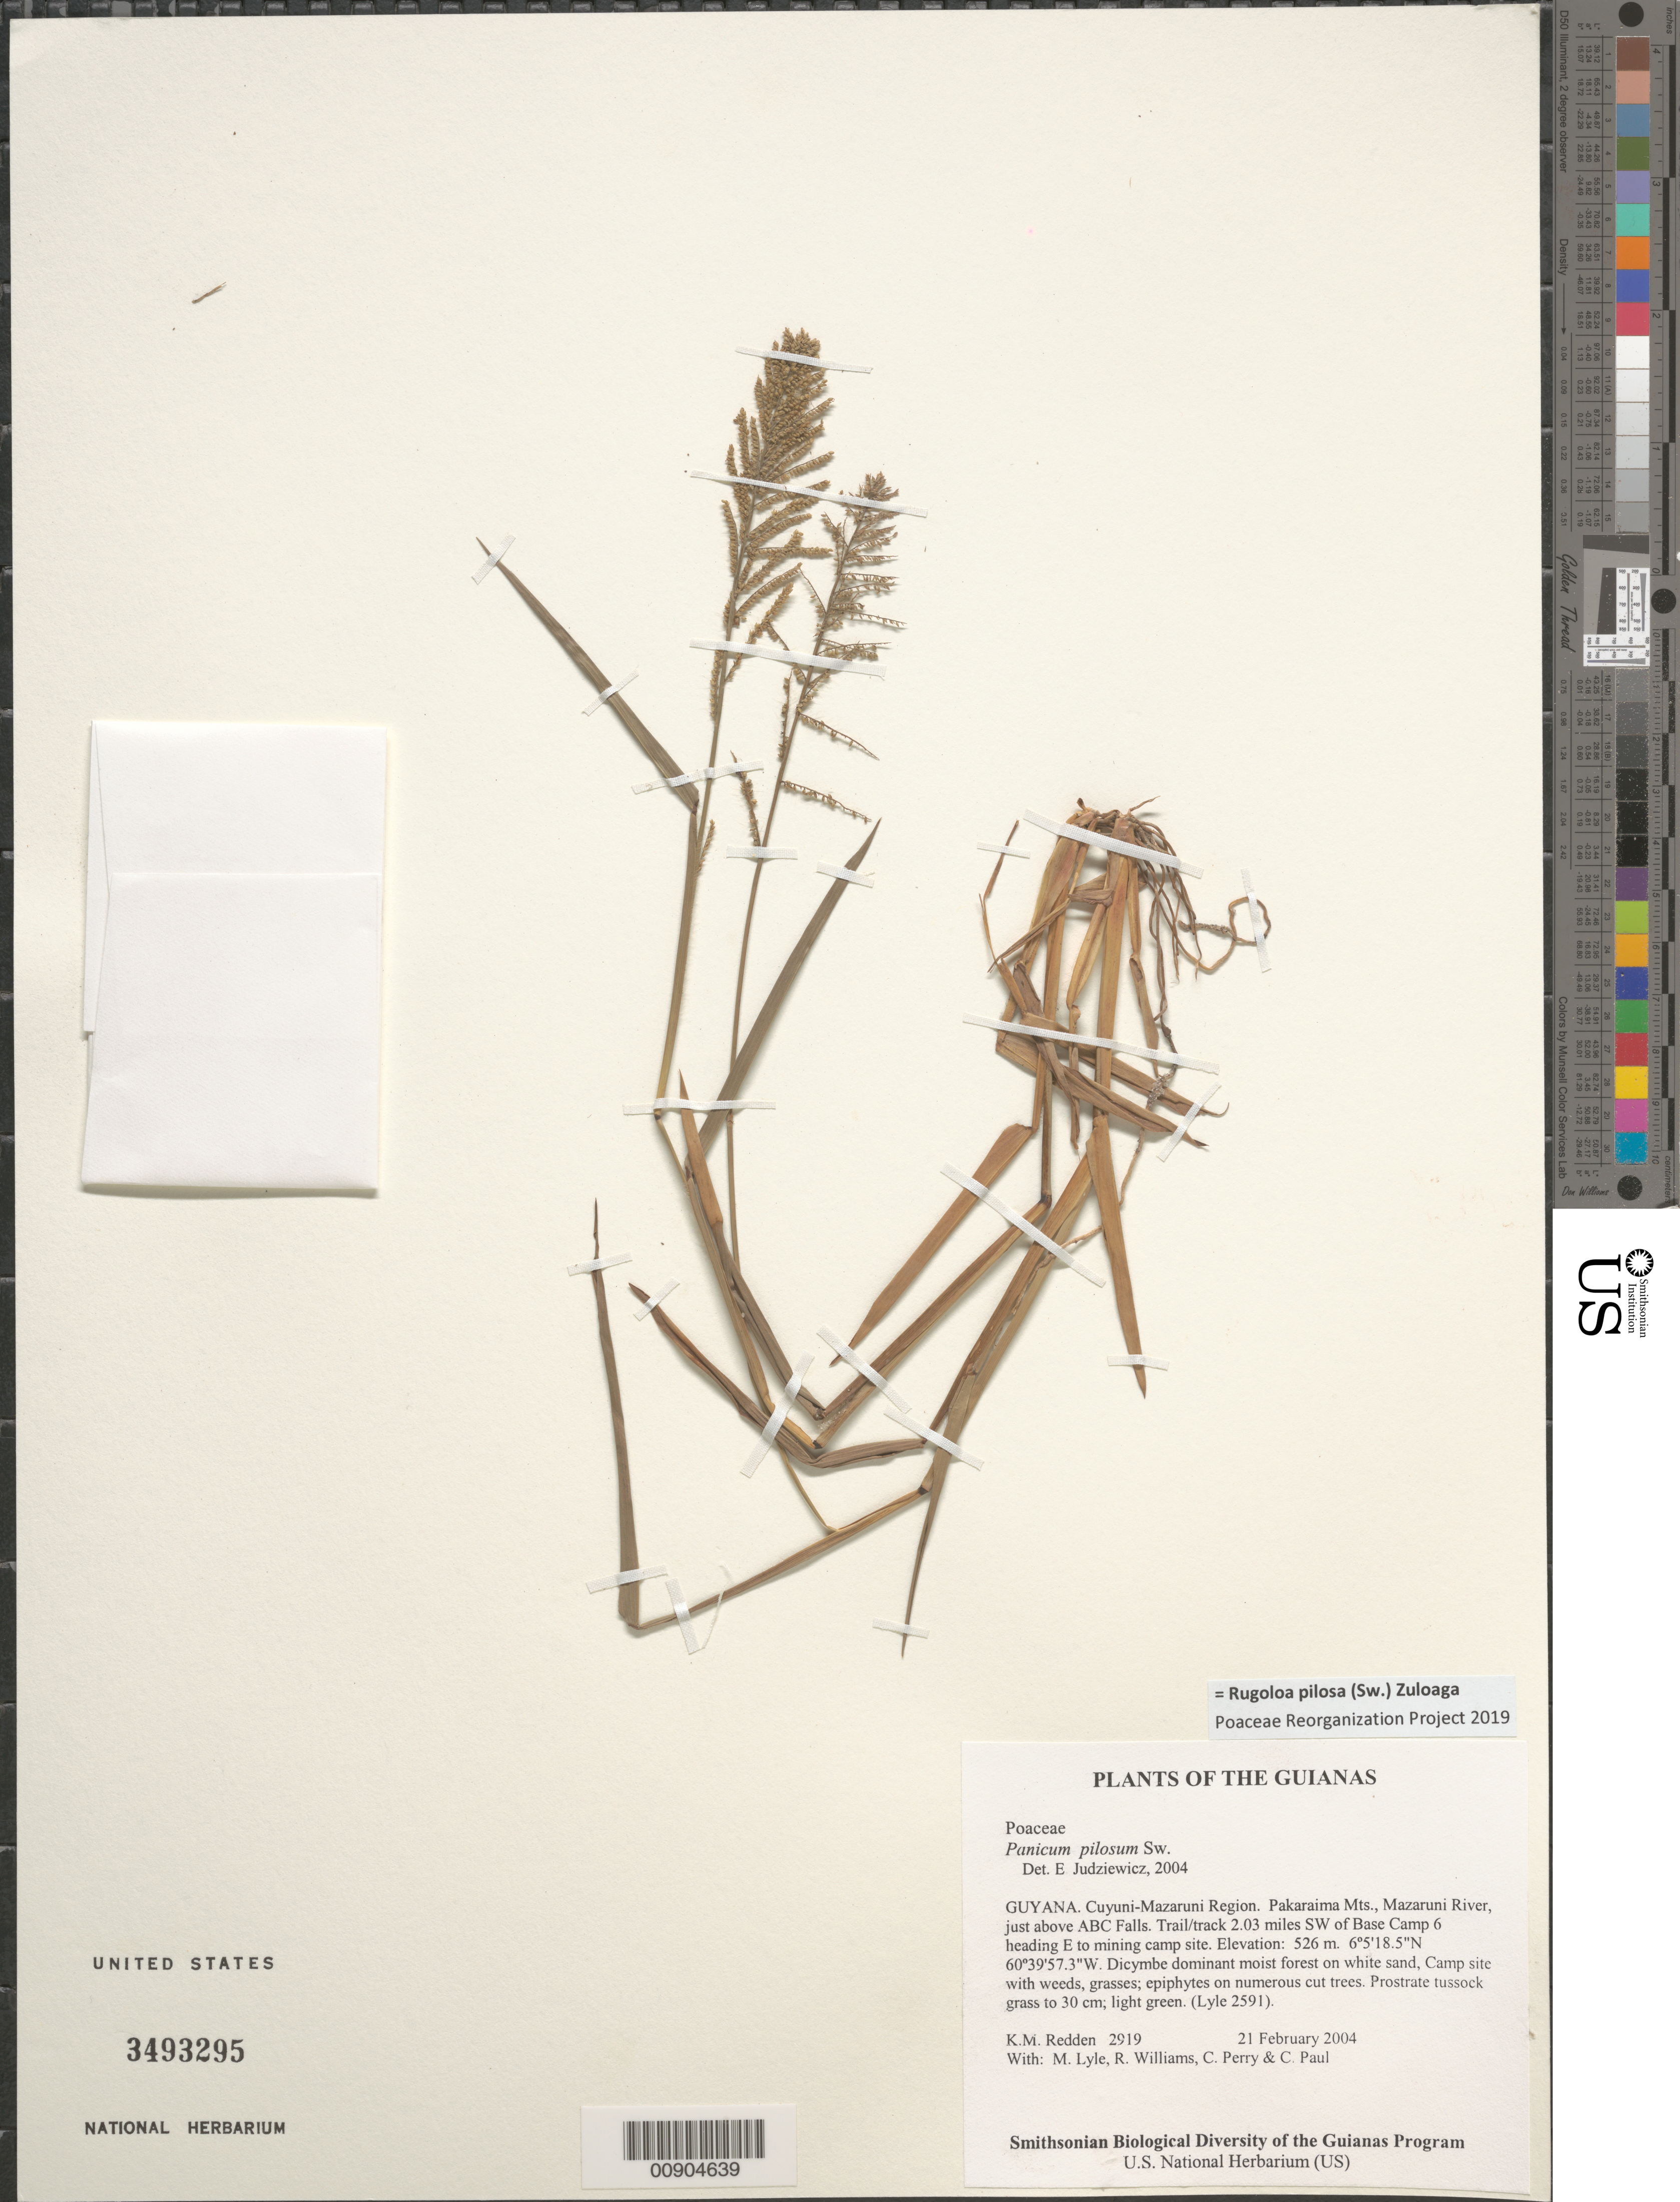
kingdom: Plantae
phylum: Tracheophyta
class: Liliopsida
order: Poales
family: Poaceae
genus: Panicum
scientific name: Panicum pilosum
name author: Sw.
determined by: Judziewicz, E. J.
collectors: K. M. Redden, M. Lyle, R. Williams, C. Perry & C. Paul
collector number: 2919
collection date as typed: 21 February 2004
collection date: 2004-02-21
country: Guyana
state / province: Cuyuni-Mazaruni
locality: Pakaraima Mts., Mazaruni River, just above ABC Falls. Trail/track 2.03 miles SW of Base Camp 6 heading E to mining camp site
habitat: Dicymbe dominant moist forest on white sand. Camp site with weeds, grasses; epiphytes on numerous cut trees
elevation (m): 526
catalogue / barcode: US 3493295